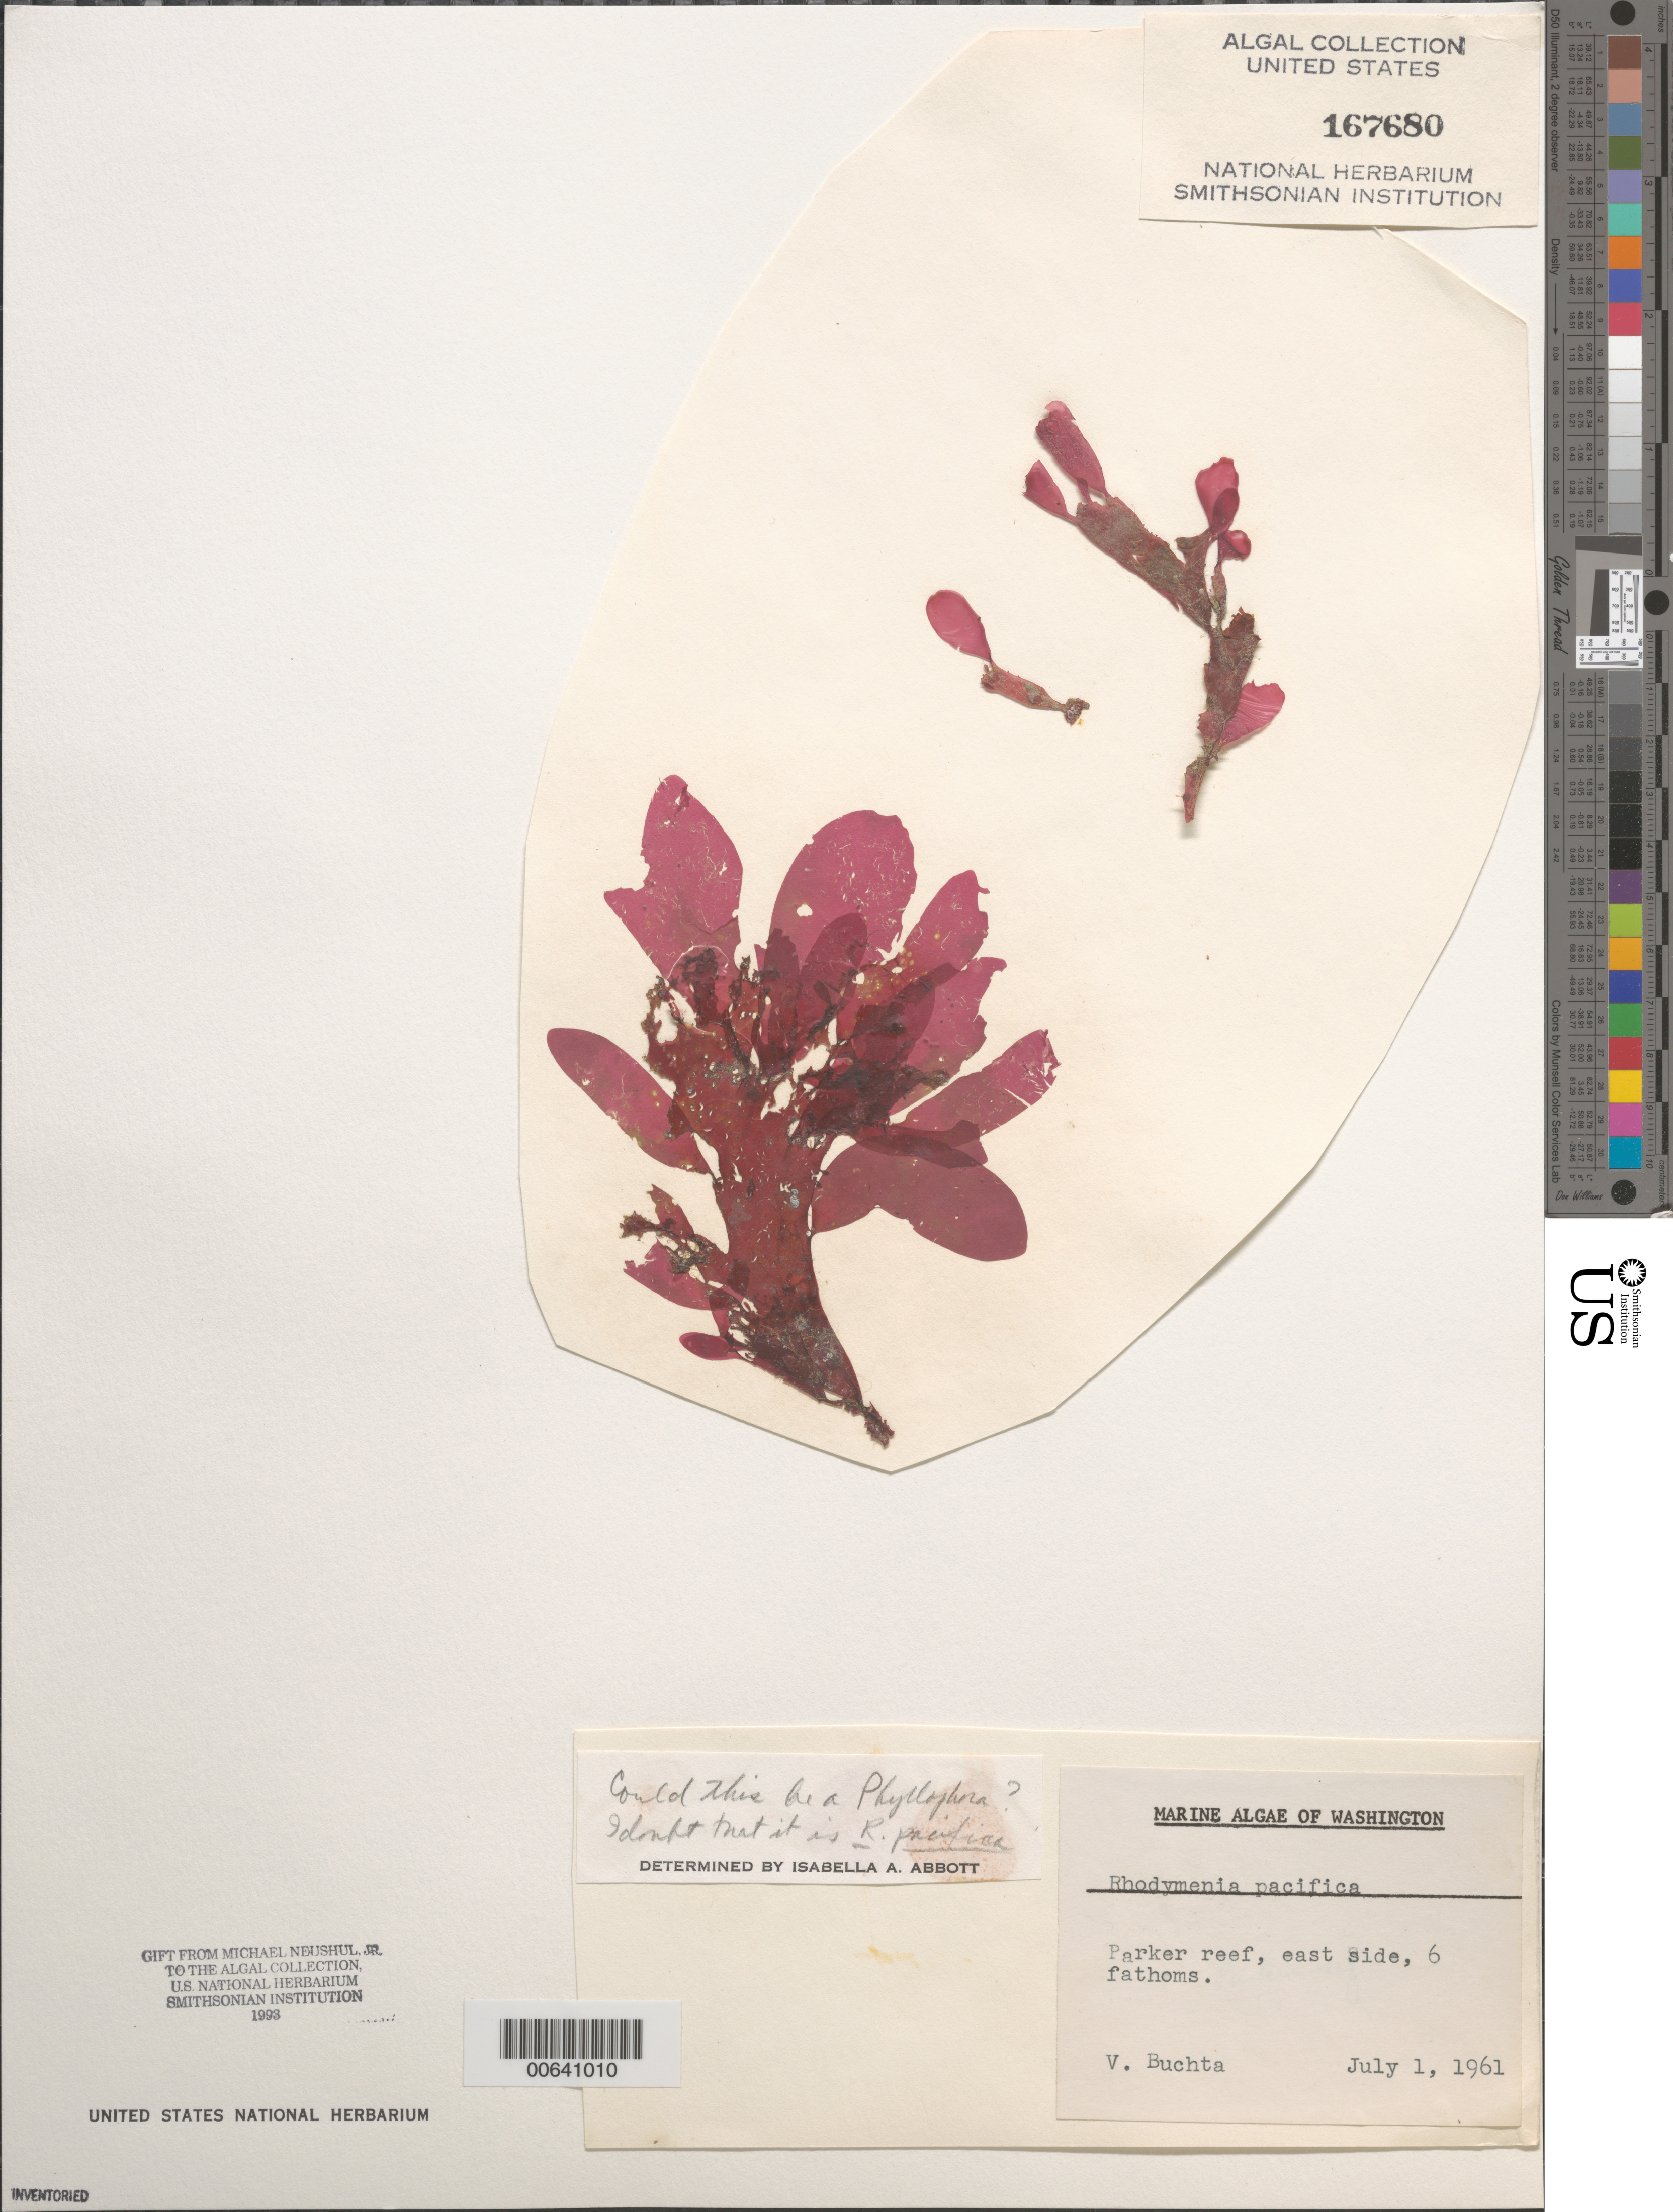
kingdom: Plantae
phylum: Rhodophyta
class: Florideophyceae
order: Gigartinales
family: Phyllophoraceae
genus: Phyllophora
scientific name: Phyllophora sp.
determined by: Abbott, Isabella A.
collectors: V. Buchta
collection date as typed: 01 Jul 1961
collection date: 1961-07-01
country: United States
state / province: Washington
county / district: San Juan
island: San Juan Islands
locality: Parker Reef, north of Orcas Island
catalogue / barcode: US 167680